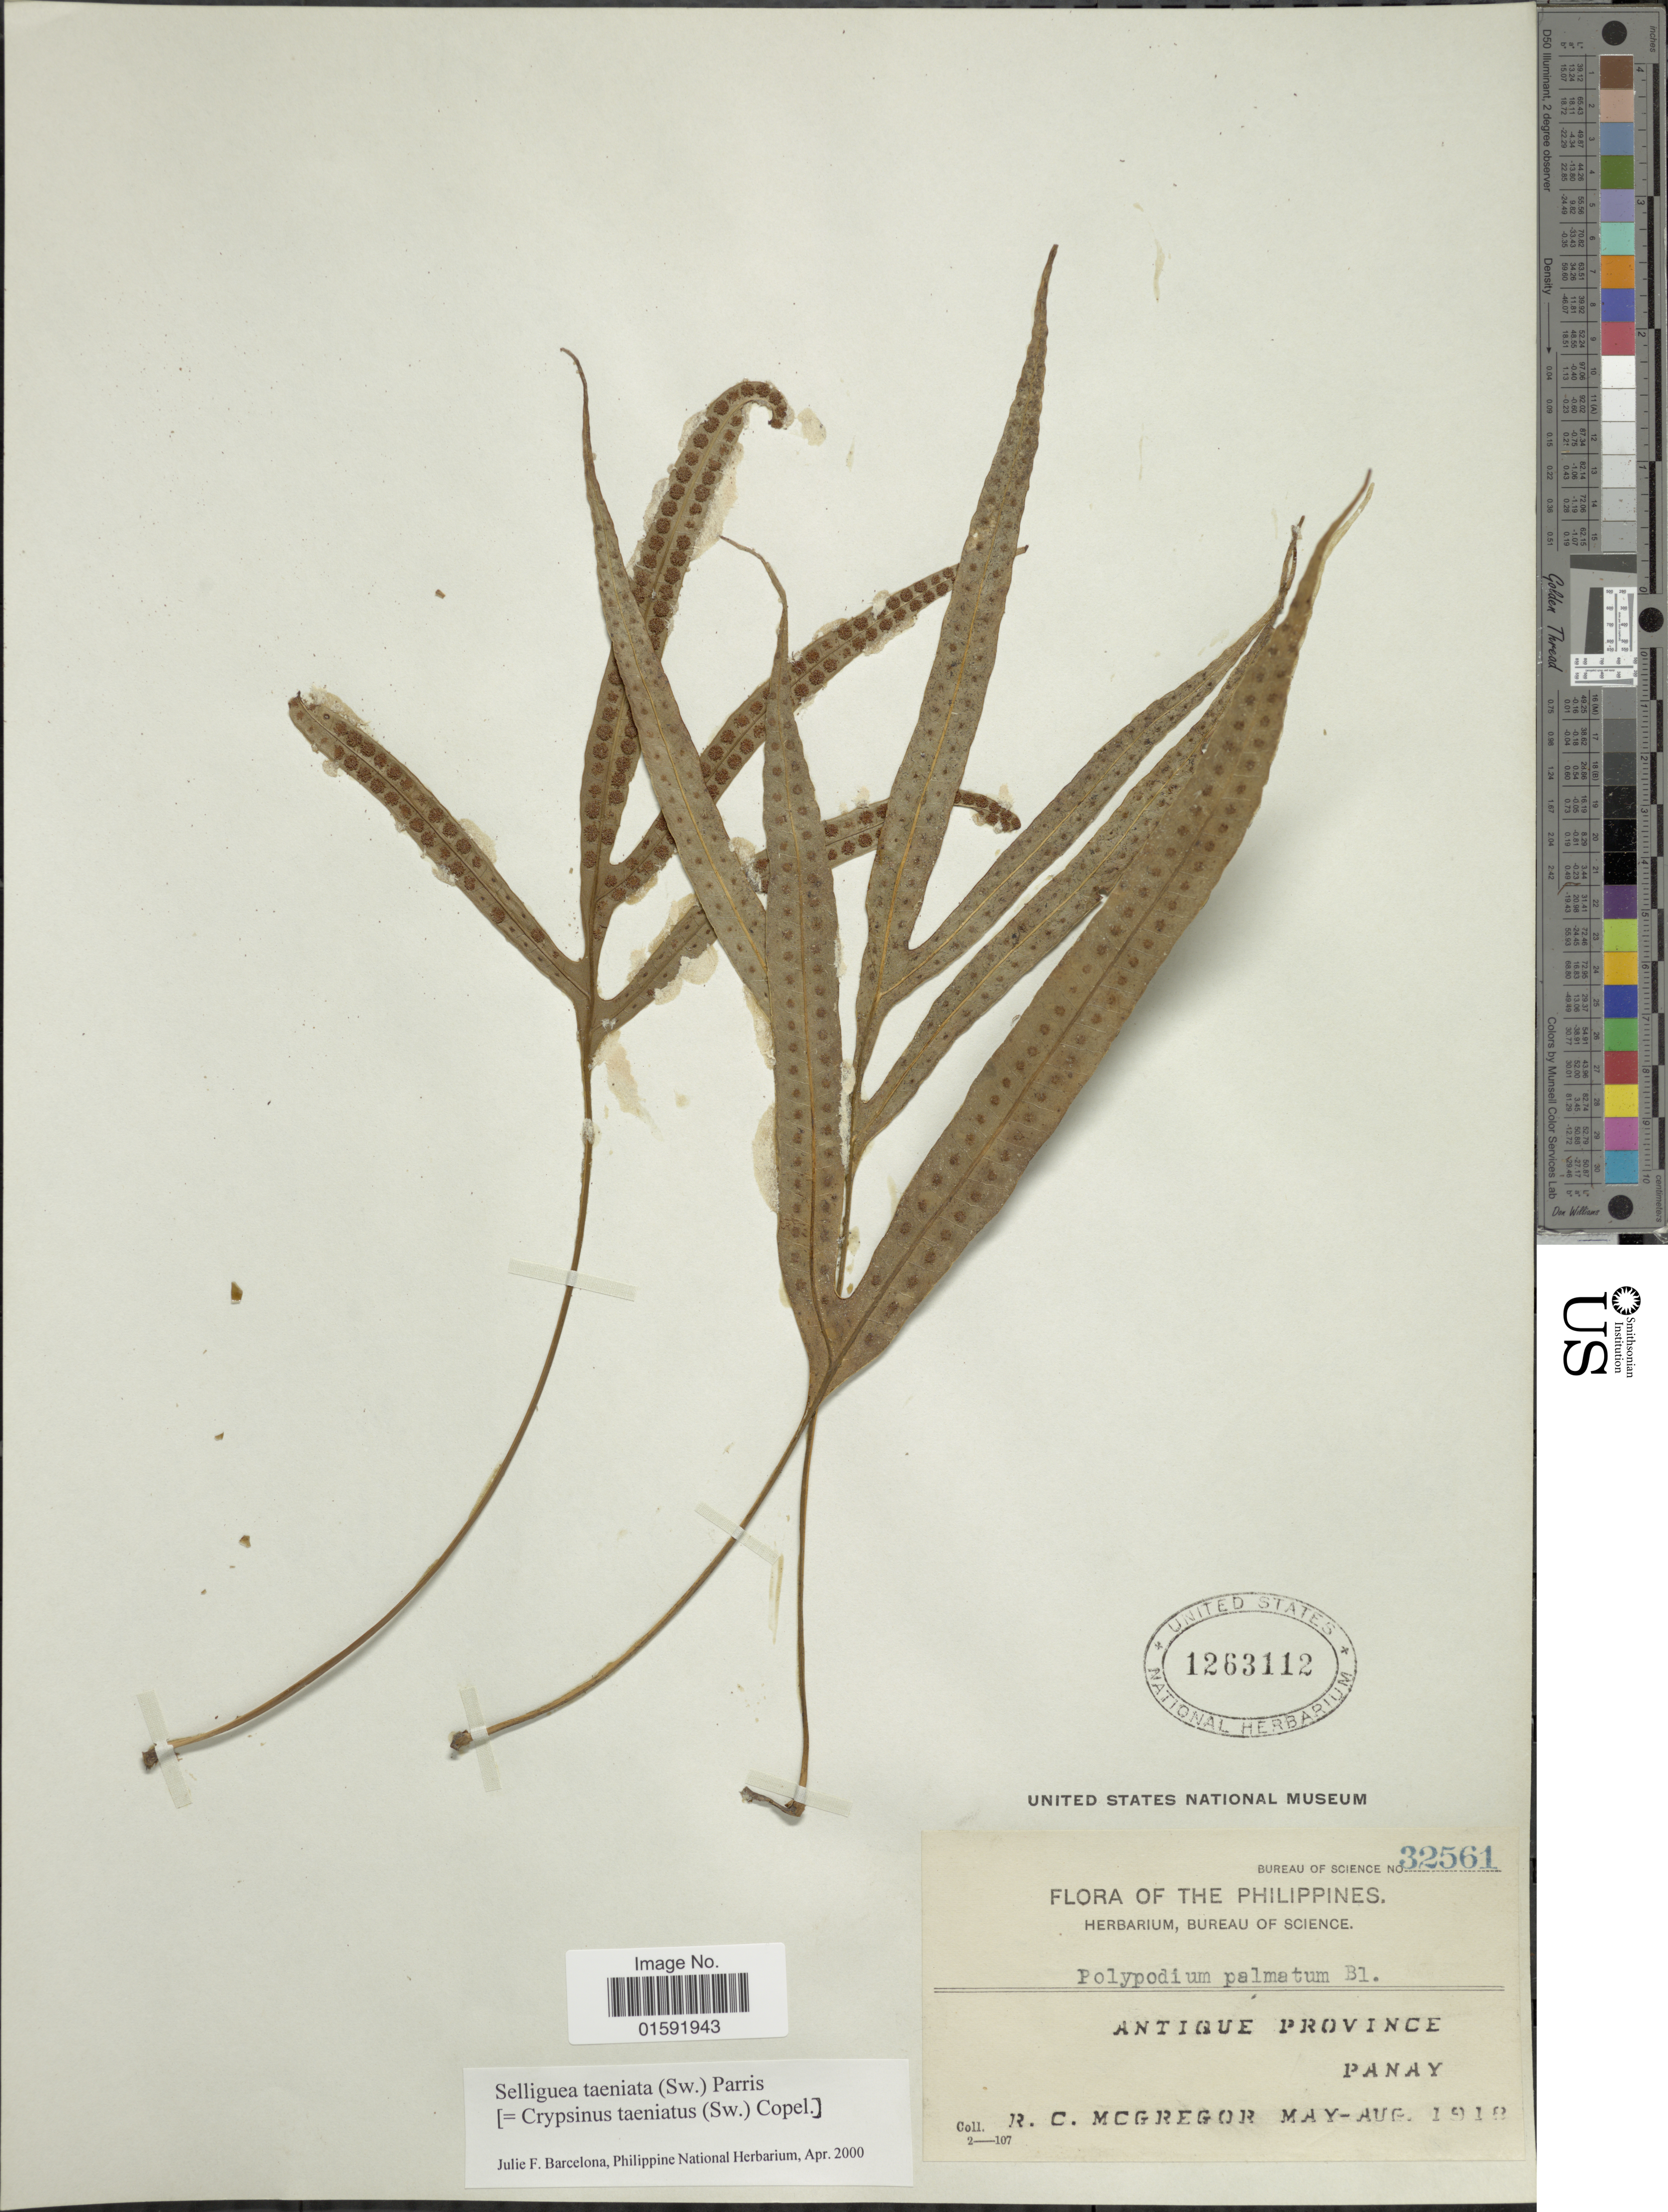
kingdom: Plantae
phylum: Tracheophyta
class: Polypodiopsida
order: Polypodiales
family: Polypodiaceae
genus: Selliguea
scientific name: Selliguea taeniata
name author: Parris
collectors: R. C. McGregor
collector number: Bureau of Science 32561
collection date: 1918-05/1918-08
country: Philippines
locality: Antique Province, Panay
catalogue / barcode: US 1263112